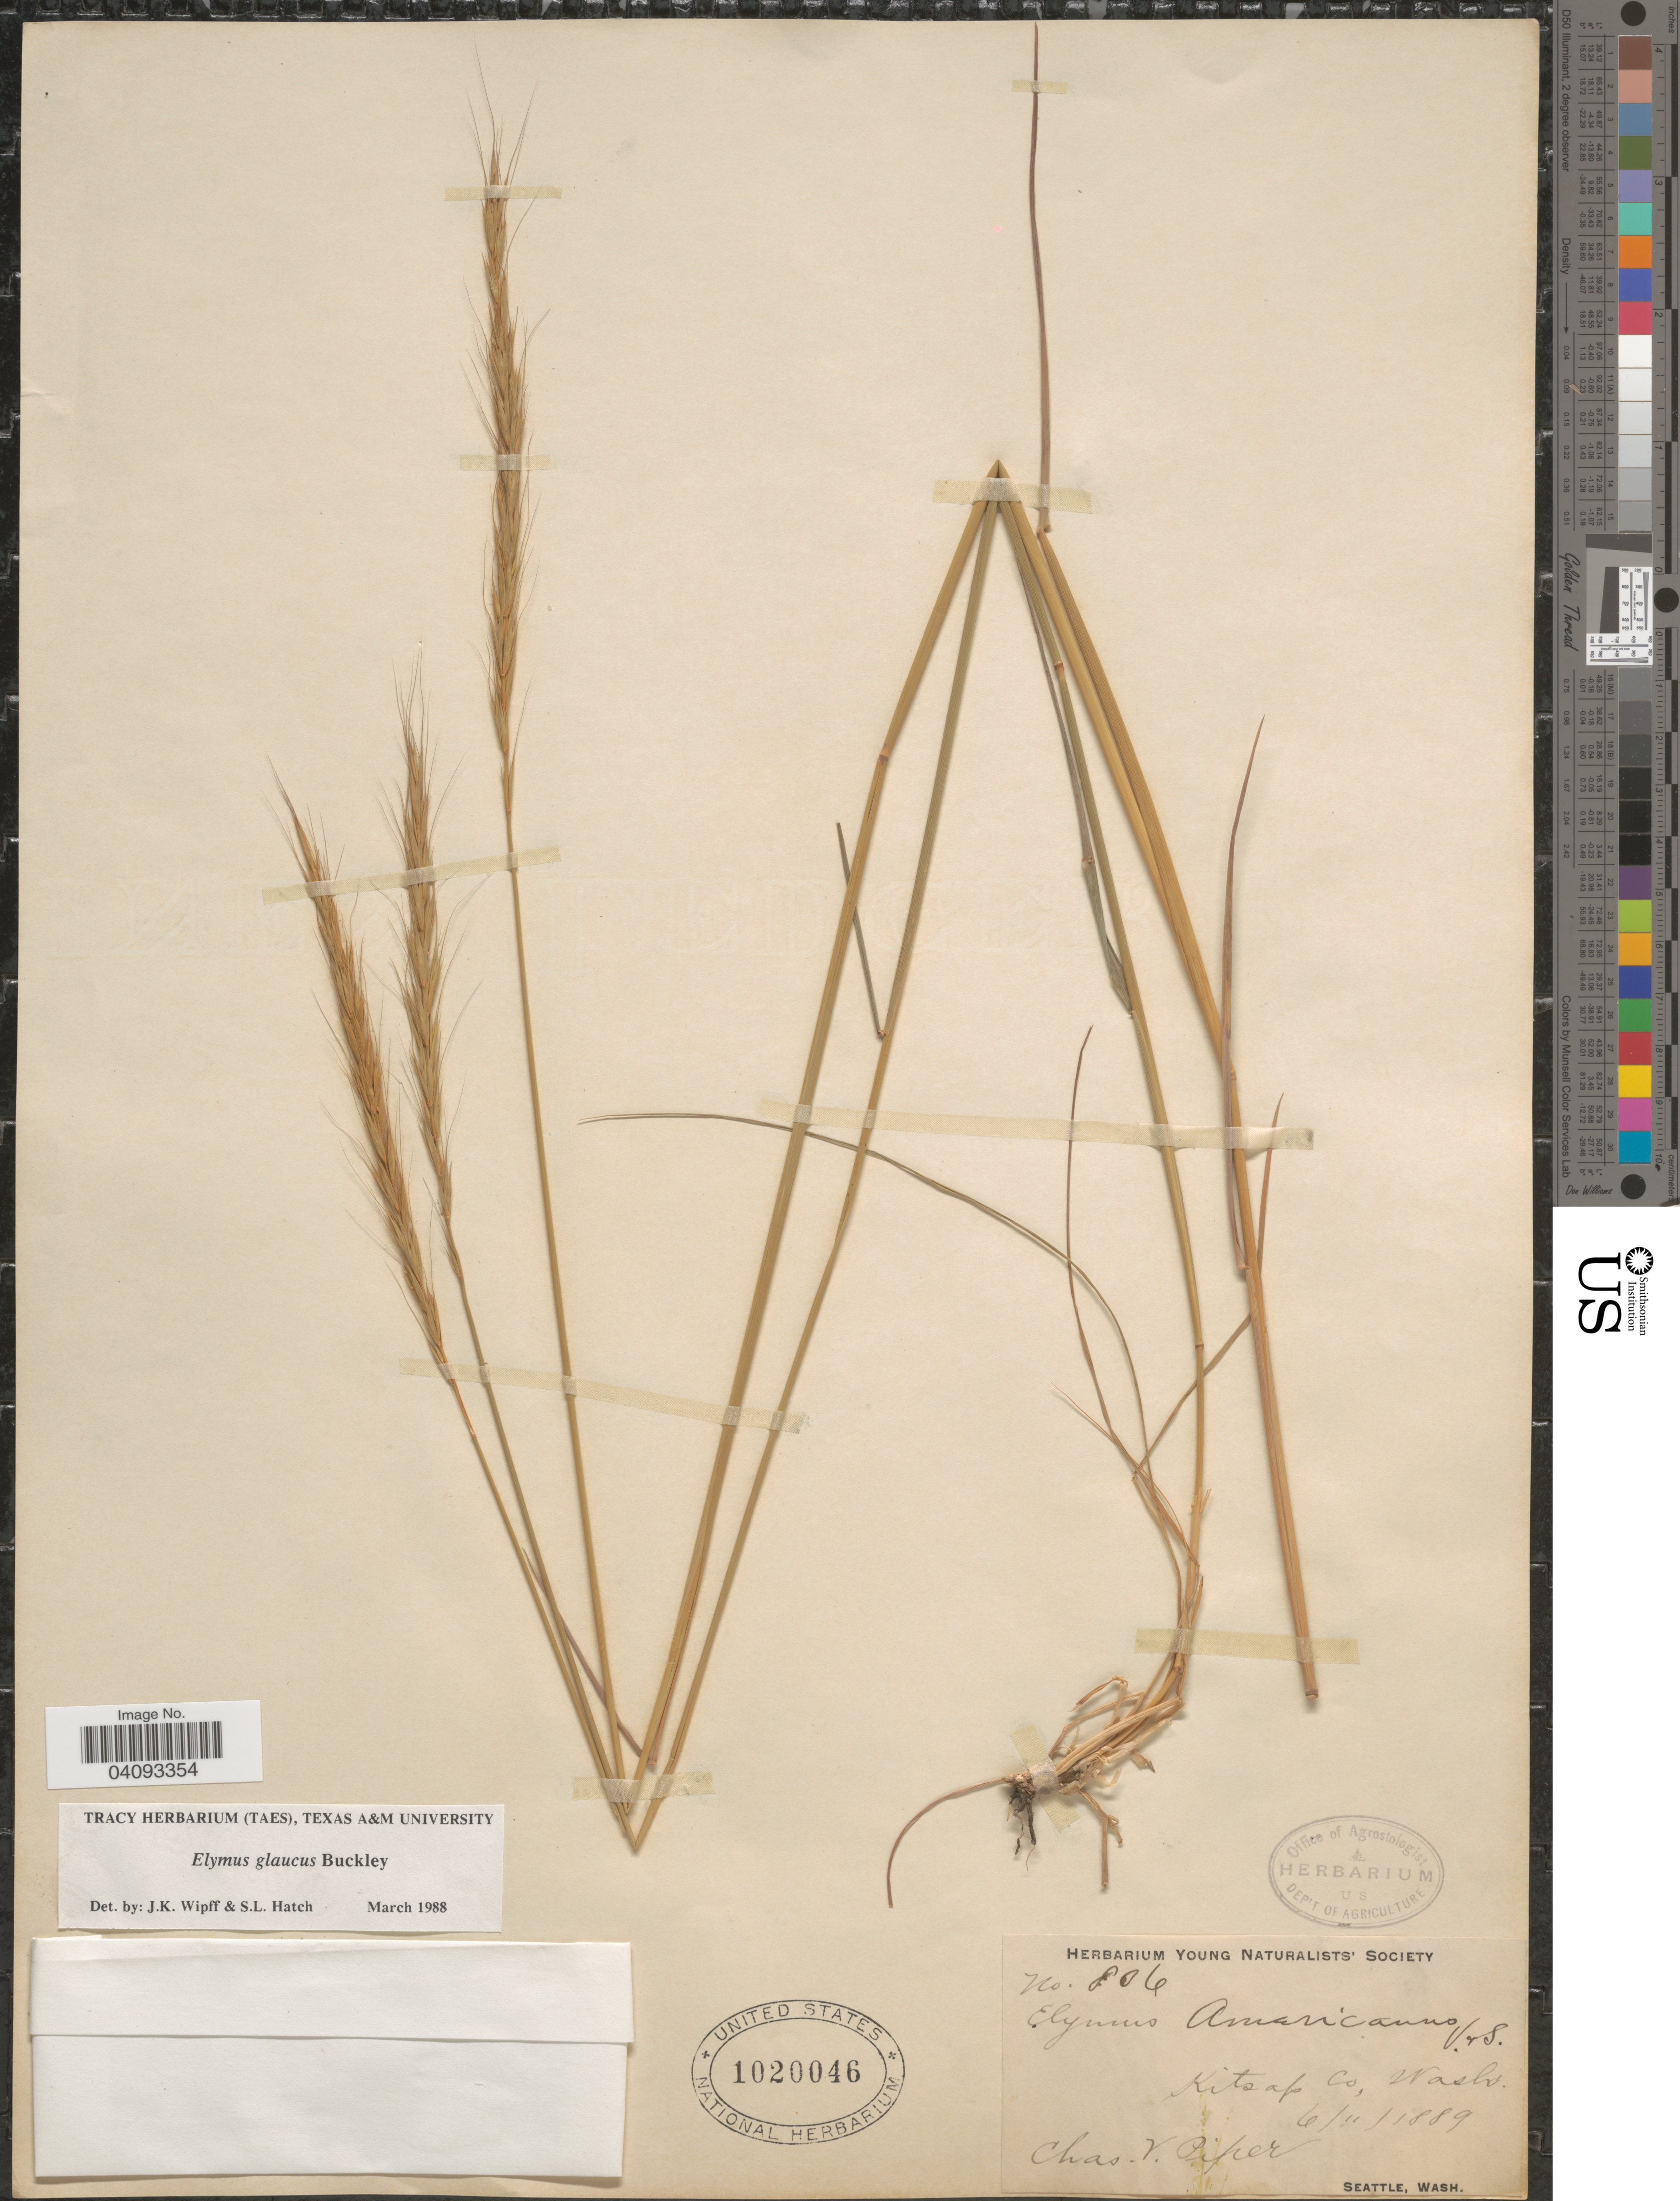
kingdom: Plantae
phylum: Tracheophyta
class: Liliopsida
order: Poales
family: Poaceae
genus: Elymus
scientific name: Elymus glaucus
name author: Buckley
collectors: C. V. Piper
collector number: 806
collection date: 1889-06-11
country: United States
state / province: Washington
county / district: Kitsap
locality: Kitsap Co. Seattle.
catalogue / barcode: US 1020046